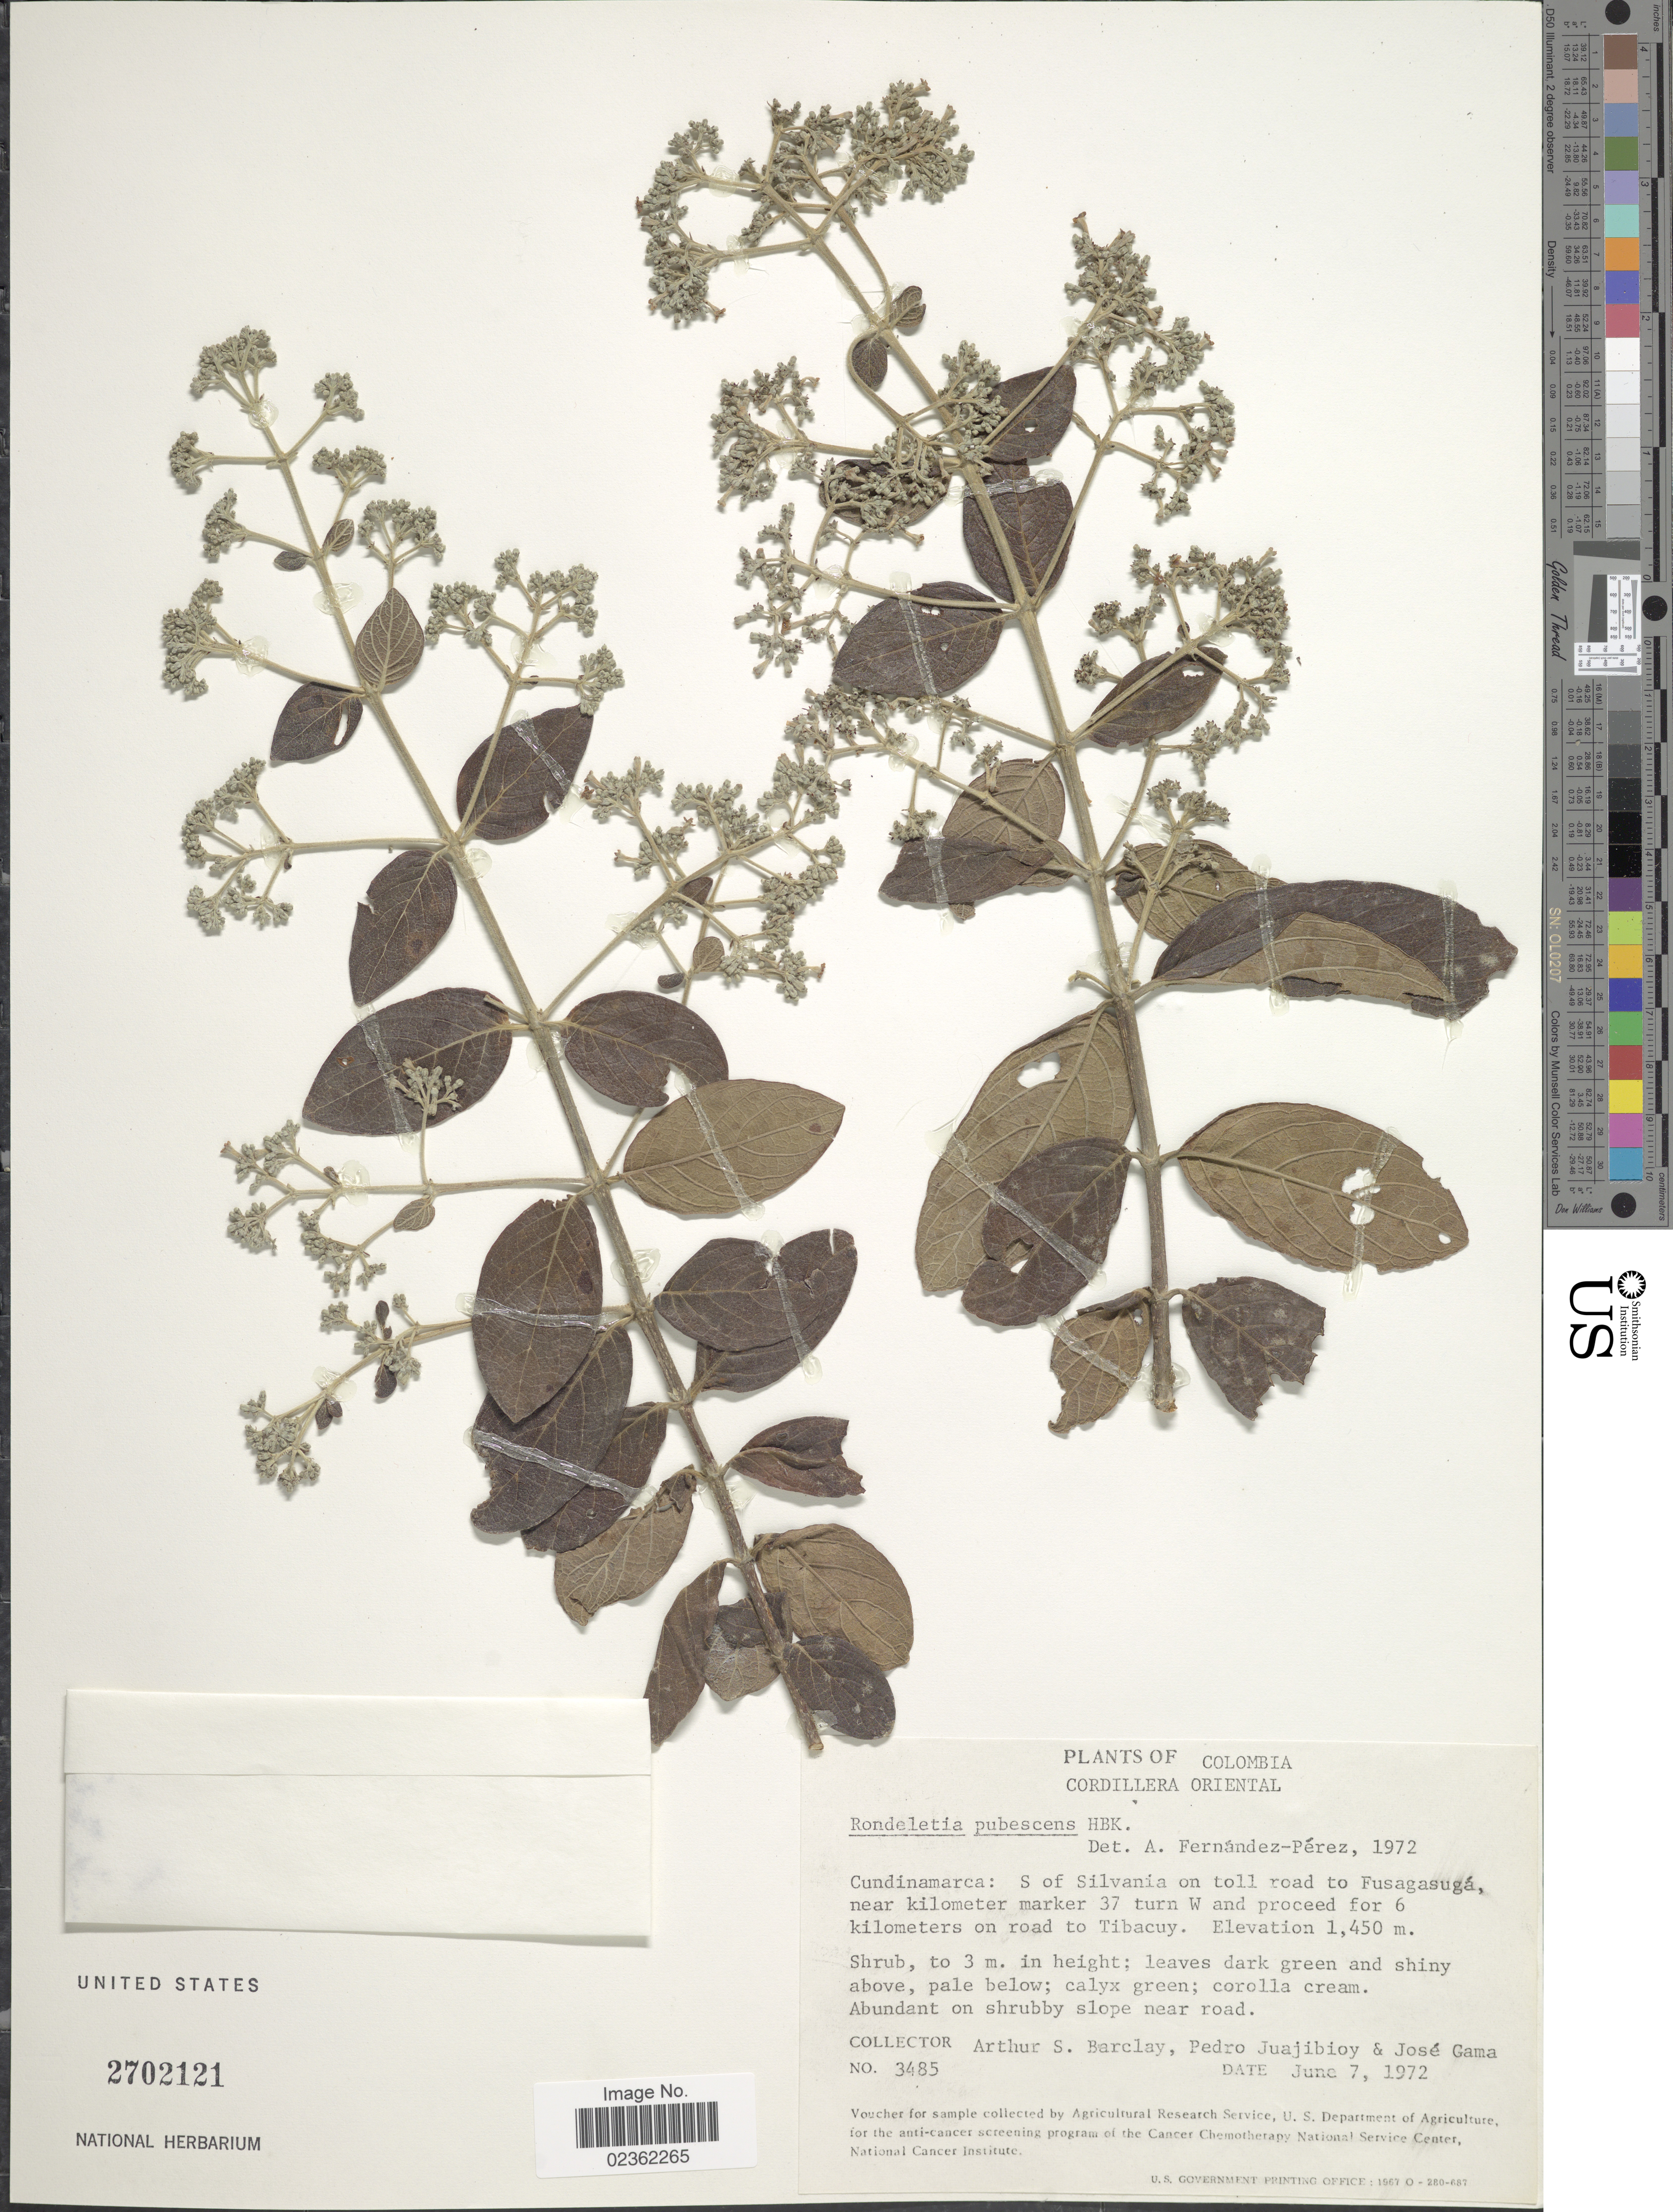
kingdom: Plantae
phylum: Tracheophyta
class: Magnoliopsida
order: Gentianales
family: Rubiaceae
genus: Rondeletia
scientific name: Rondeletia pubescens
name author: Kunth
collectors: A. S. Barclay, P. Juajibioy & J. Gama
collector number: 3485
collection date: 1972-06-07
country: Colombia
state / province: Cundinamarca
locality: Cordillera Oriental, S of Silvania on toll road to Fusagasuga near kilometer marker 37 turn W and proceed for 6 kilometers on road to Tibacuy.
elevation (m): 1450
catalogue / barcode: US 2702121